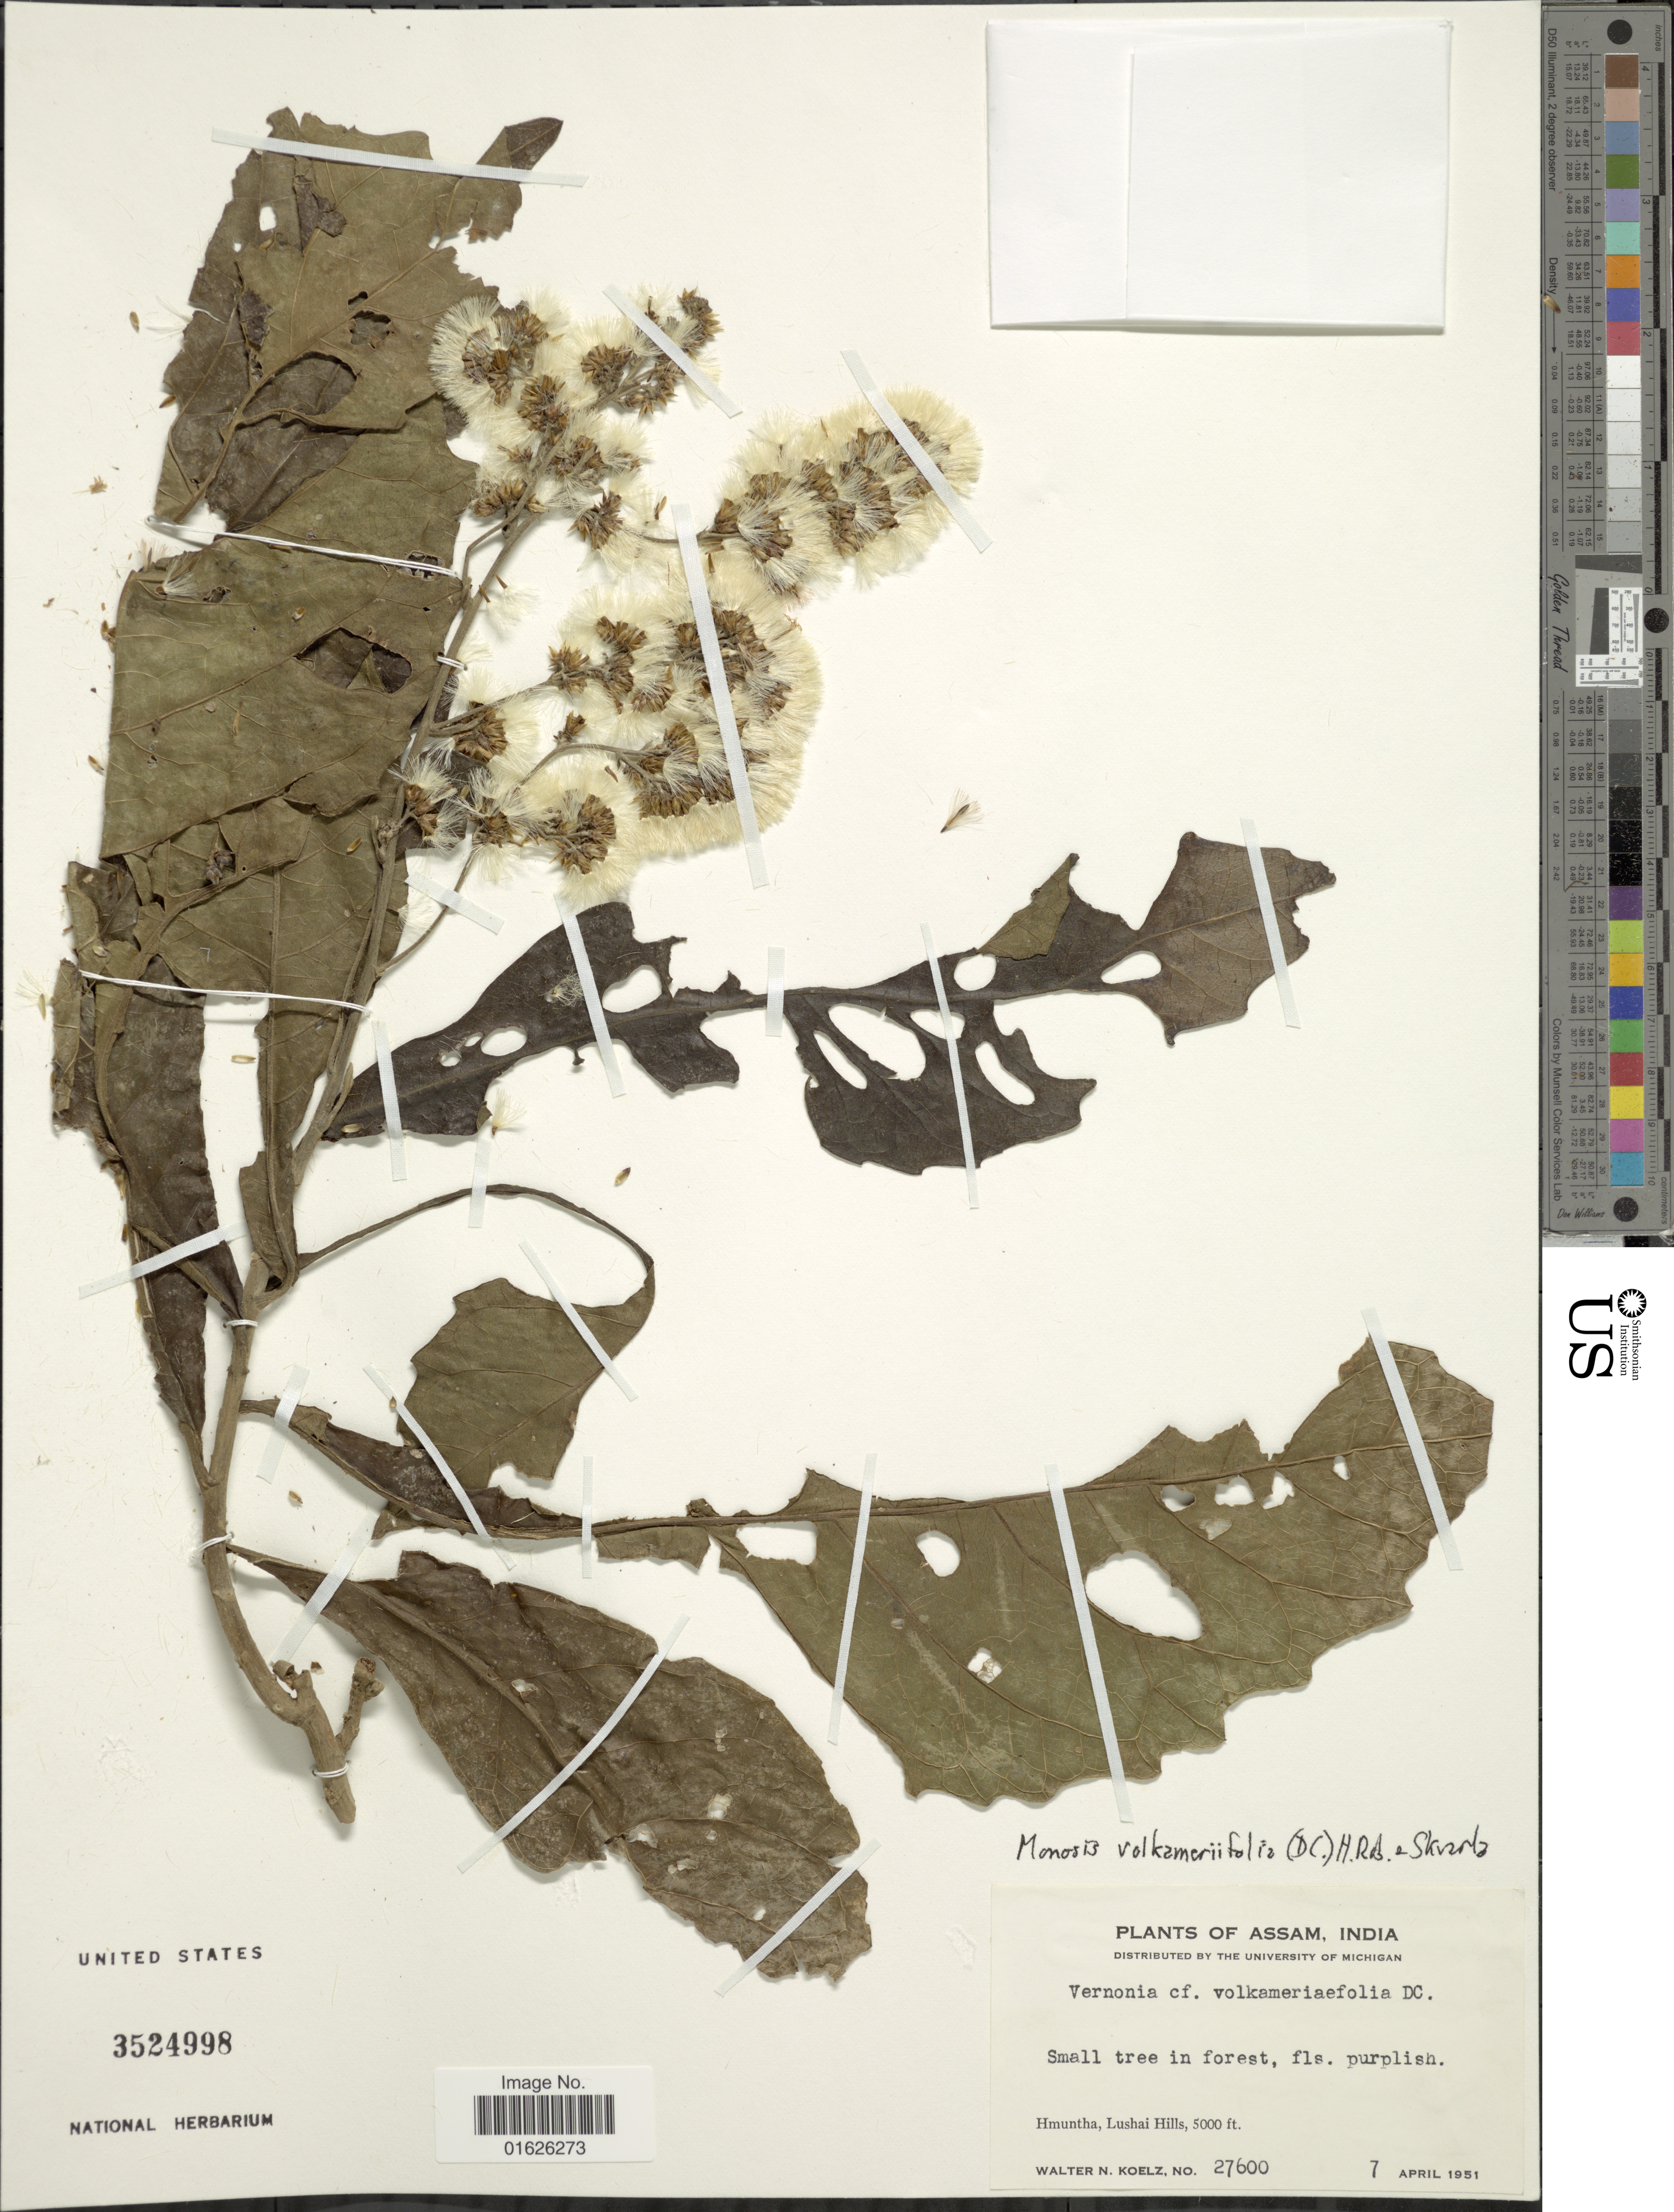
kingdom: Plantae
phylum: Tracheophyta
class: Magnoliopsida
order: Asterales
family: Asteraceae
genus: Monosis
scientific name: Monosis volkameriifolia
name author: (DC.) H. Rob. & Skvarla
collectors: W. N. Koelz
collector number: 27600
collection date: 1951-04-07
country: India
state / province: Assam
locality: Hmuntha, Lushai Hills.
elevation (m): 1524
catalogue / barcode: US 3524998